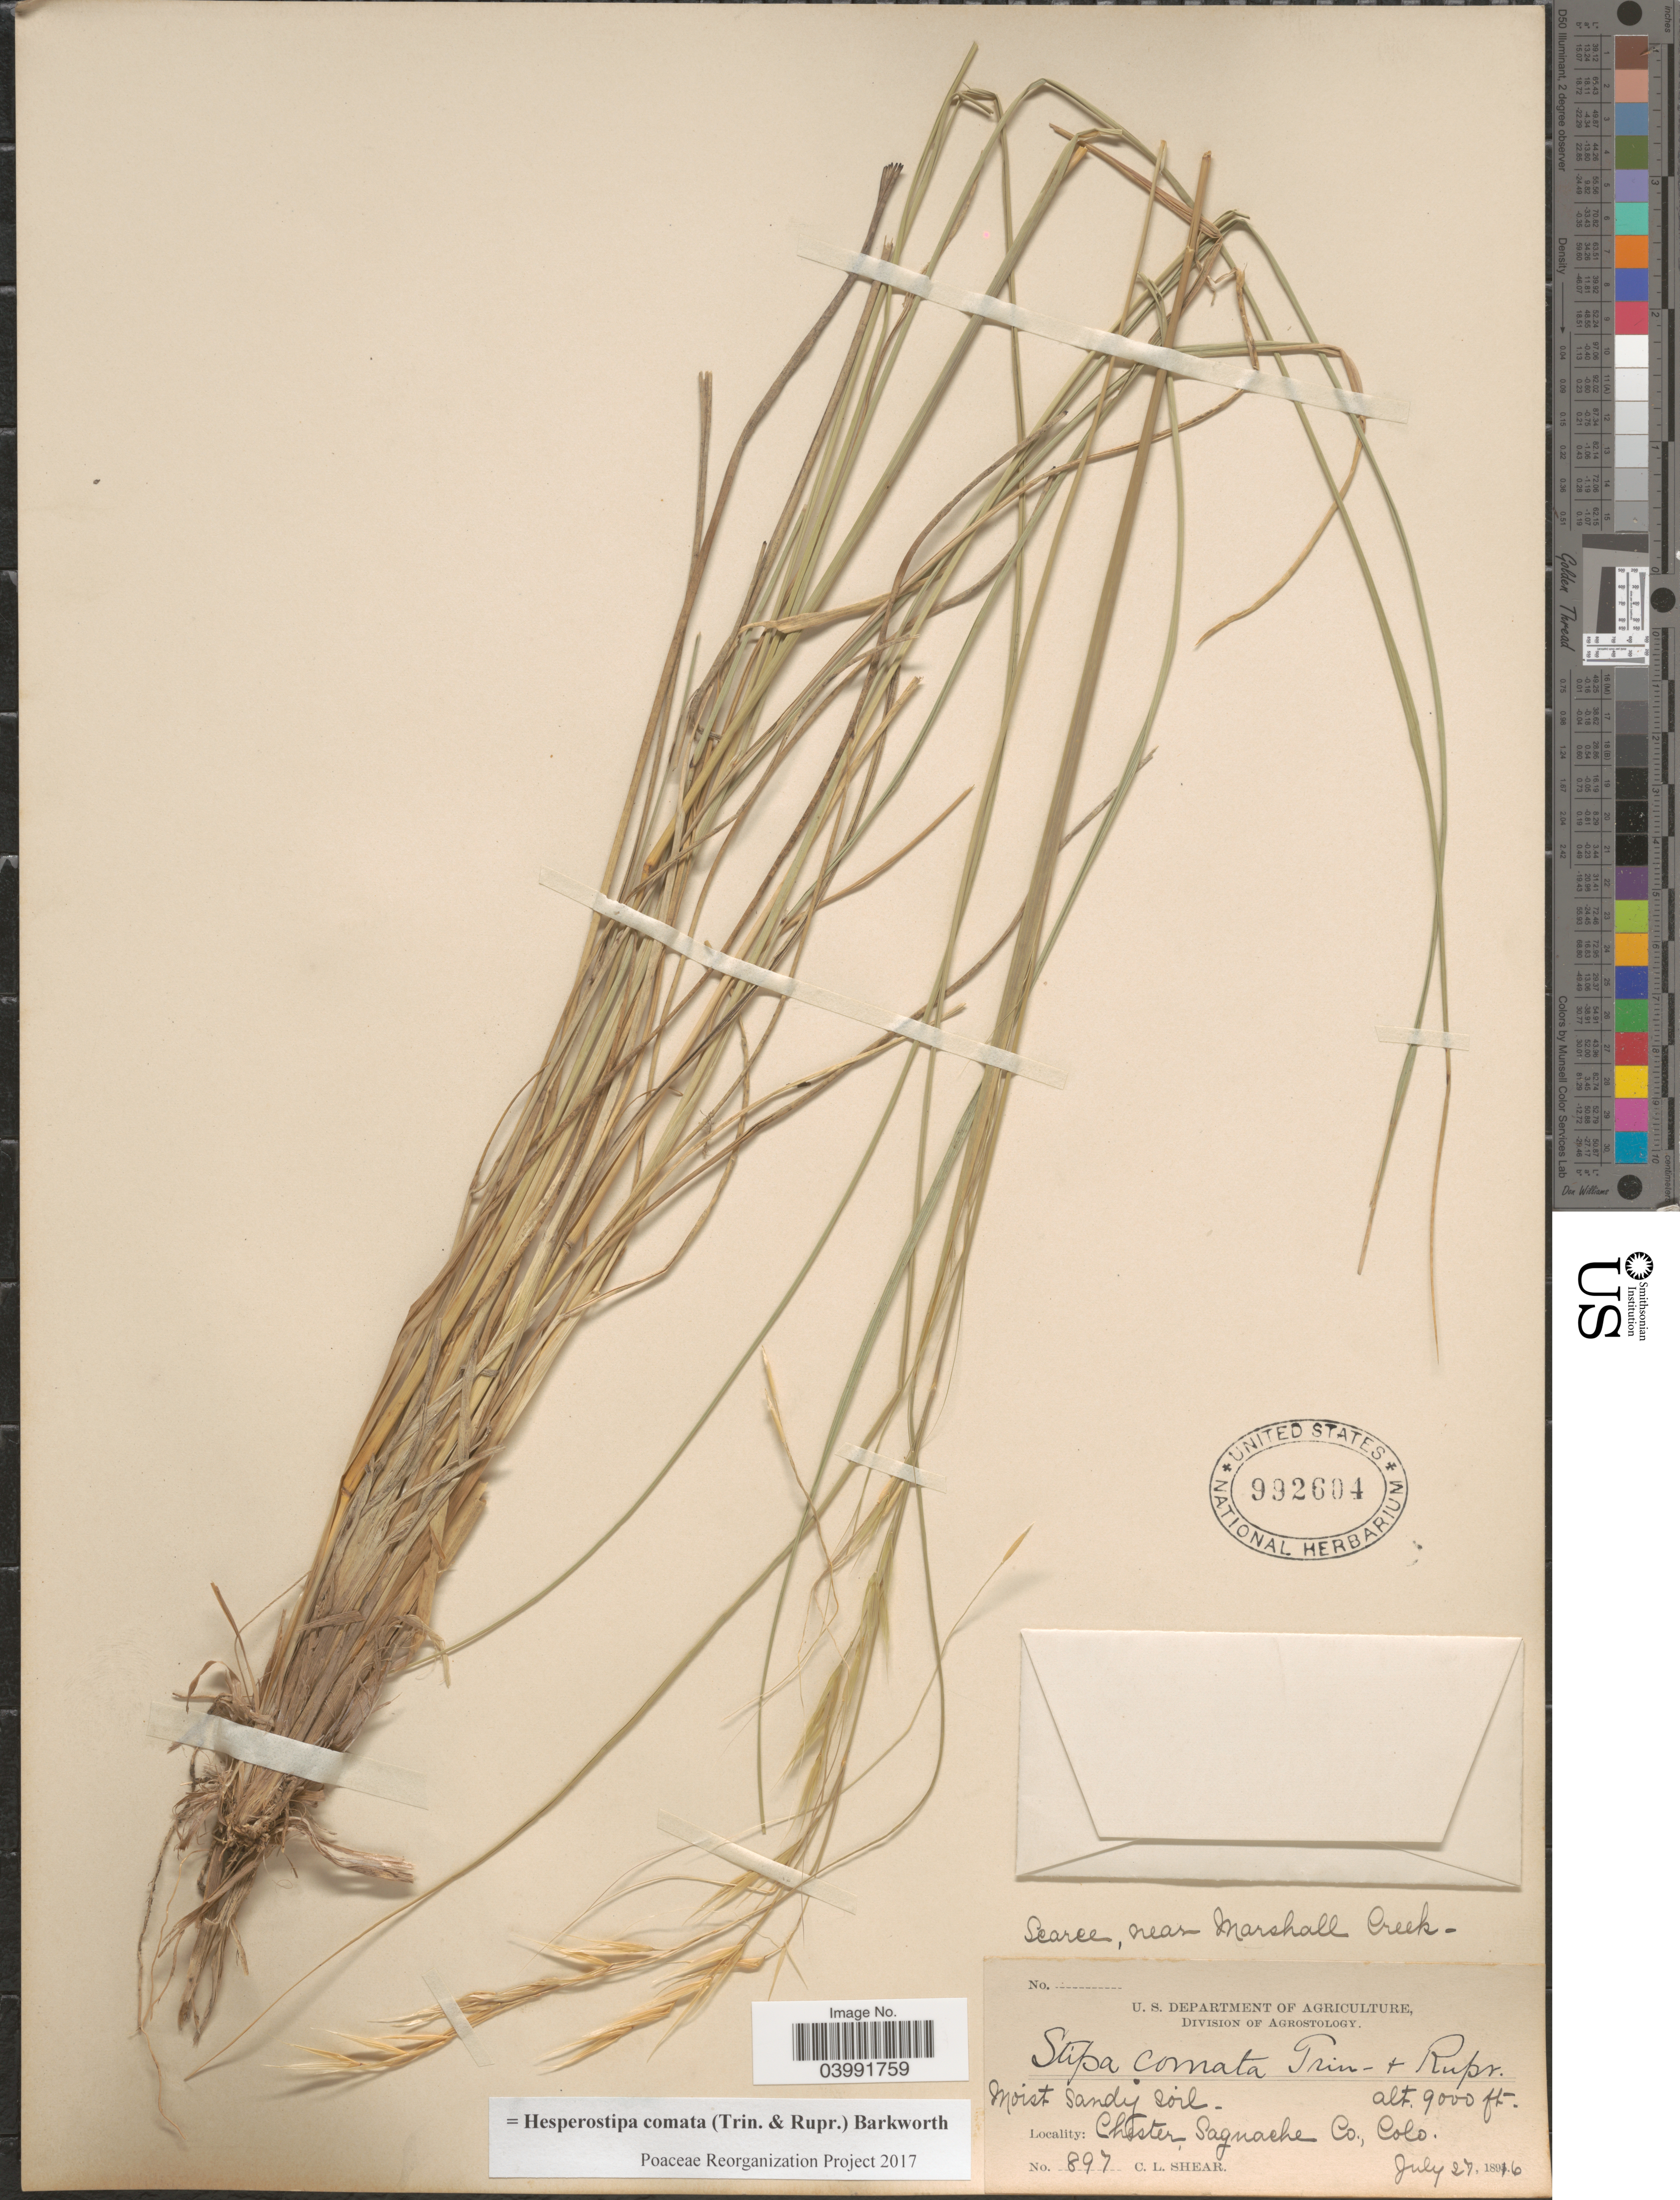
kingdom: Plantae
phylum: Tracheophyta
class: Liliopsida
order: Poales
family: Poaceae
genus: Hesperostipa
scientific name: Hesperostipa comata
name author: (Trin. & Rupr.) Barkworth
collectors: C. L. Shear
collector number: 897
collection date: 1816-07-27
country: United States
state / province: Colorado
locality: Moist sandy soil. Chester Saguache Co.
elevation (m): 2743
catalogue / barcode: US 992604